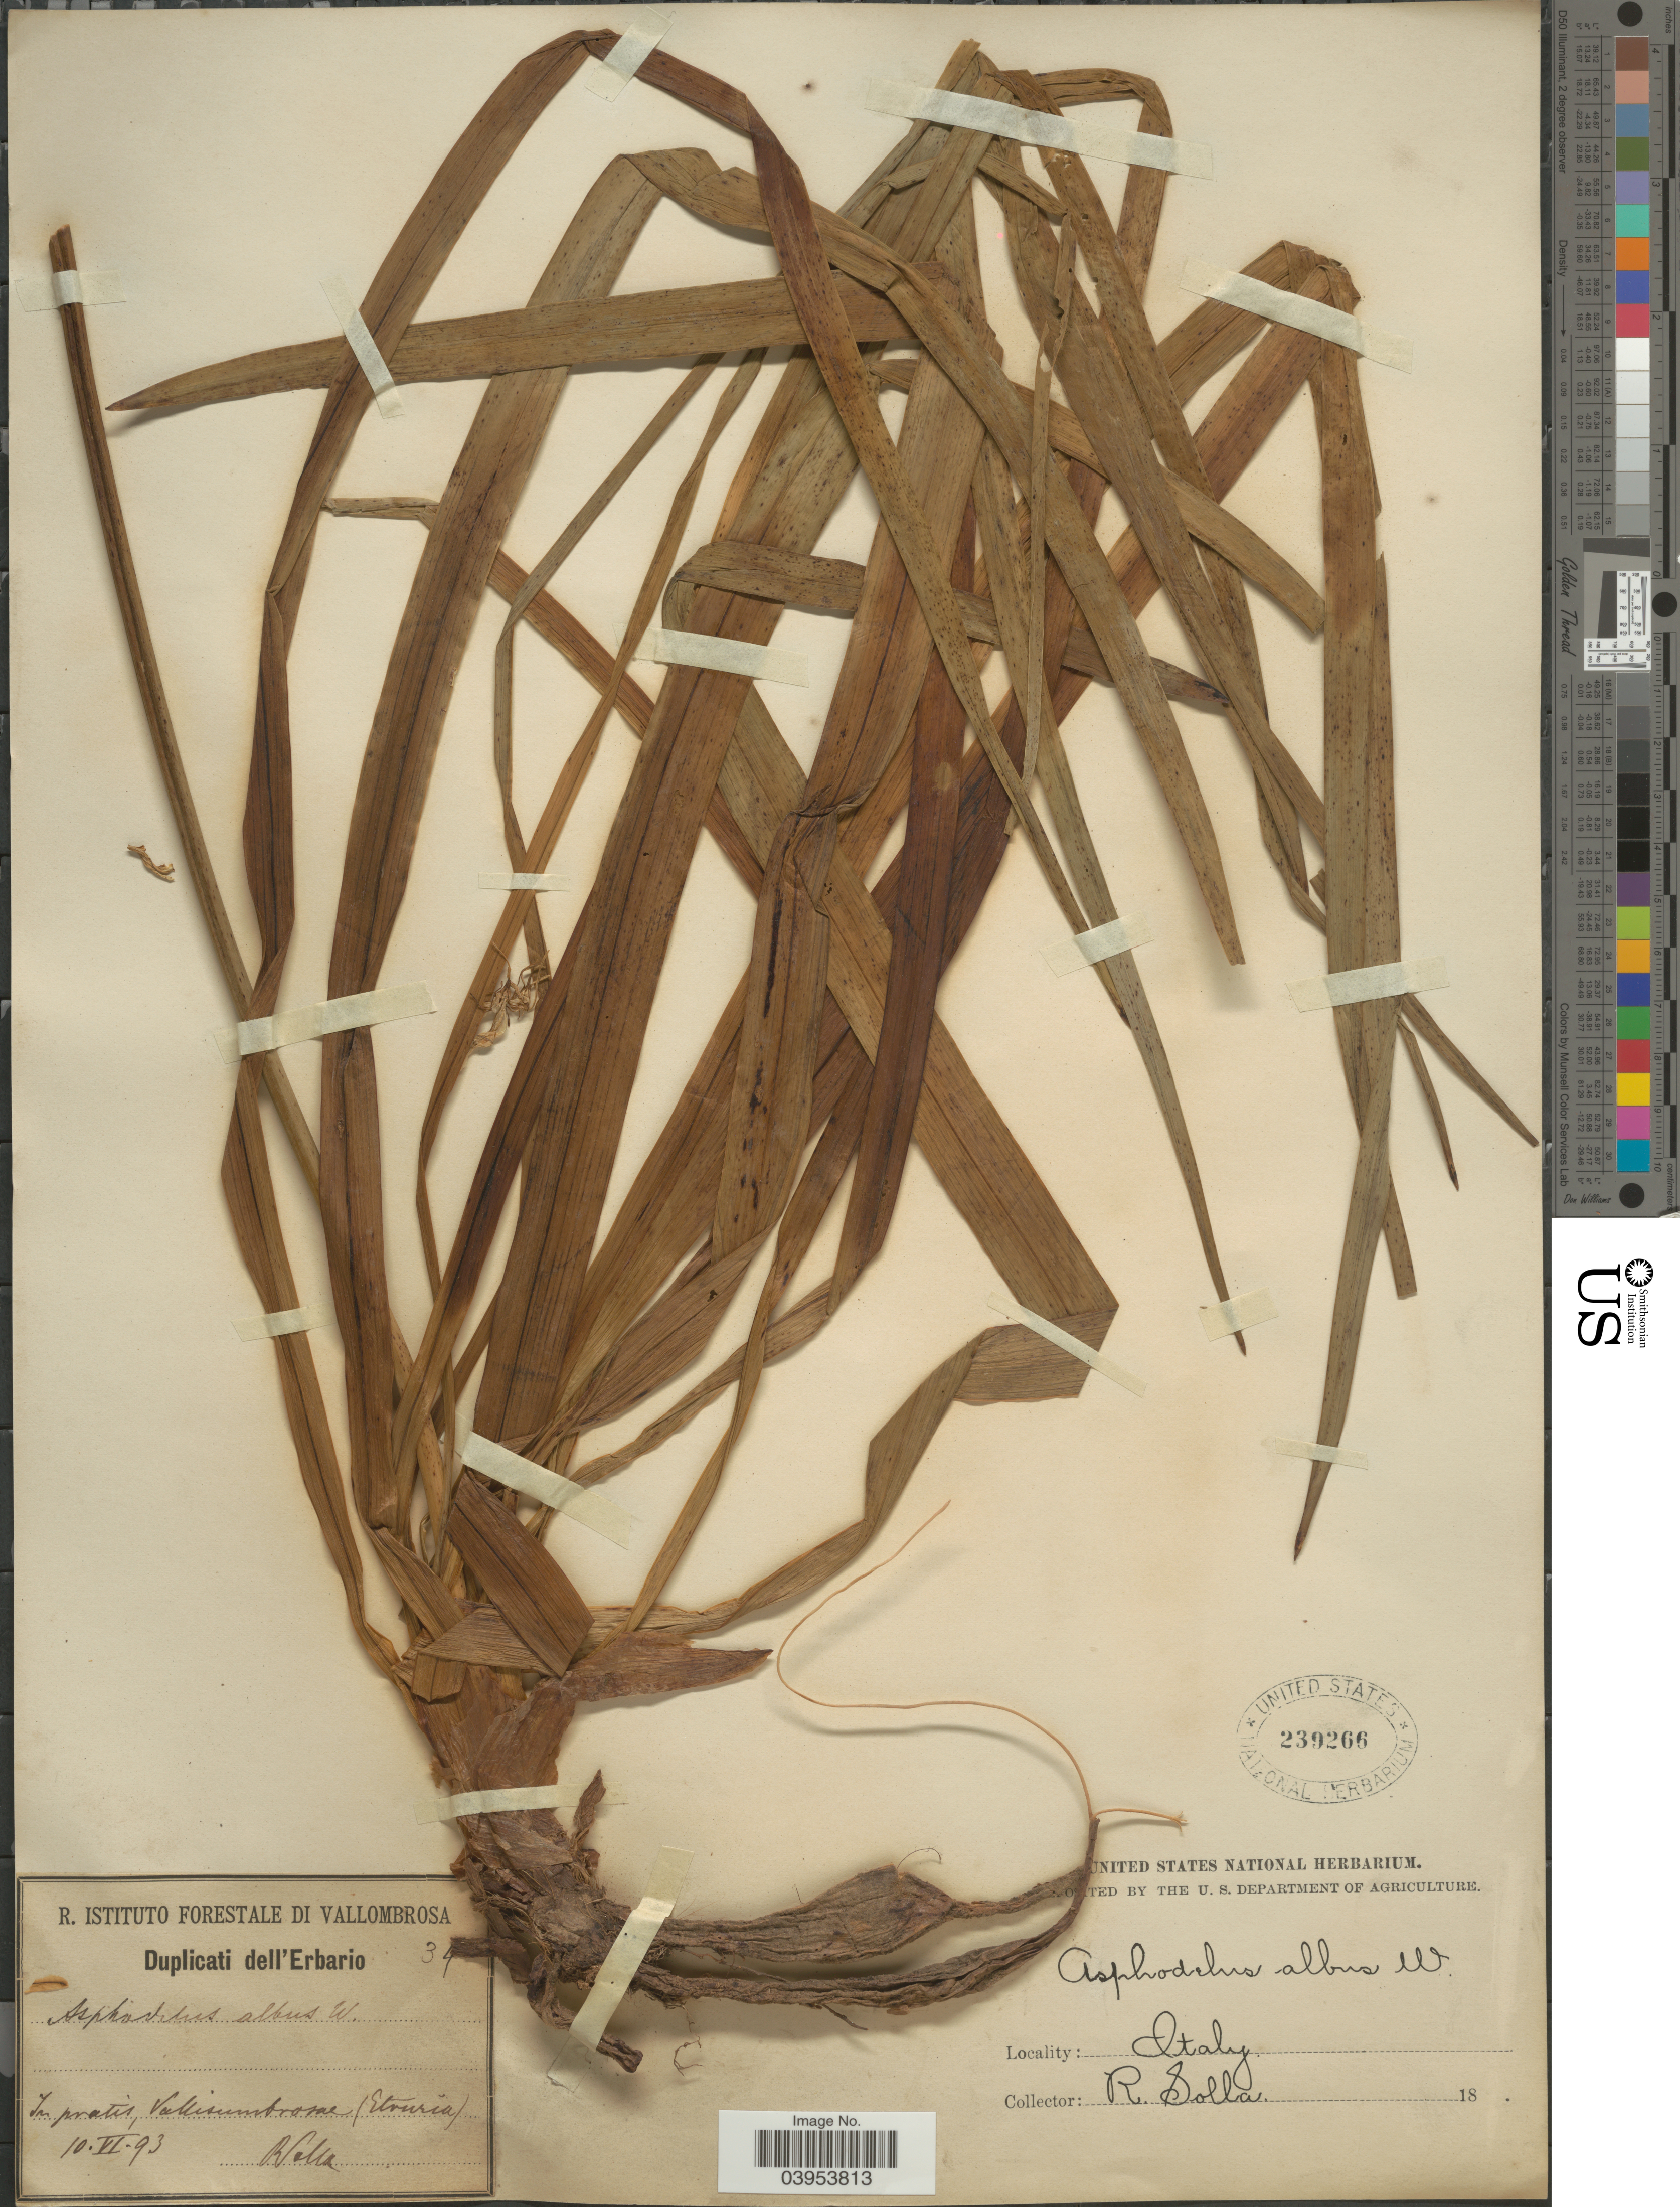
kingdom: Plantae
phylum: Tracheophyta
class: Liliopsida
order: Asparagales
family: Asphodelaceae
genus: Asphodelus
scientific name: Asphodelus albus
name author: Mill.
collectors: R. Solla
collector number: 34*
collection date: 1893-06-10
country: Italy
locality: In pratis, Vallisumbrosae (Etruria).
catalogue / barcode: US 239266